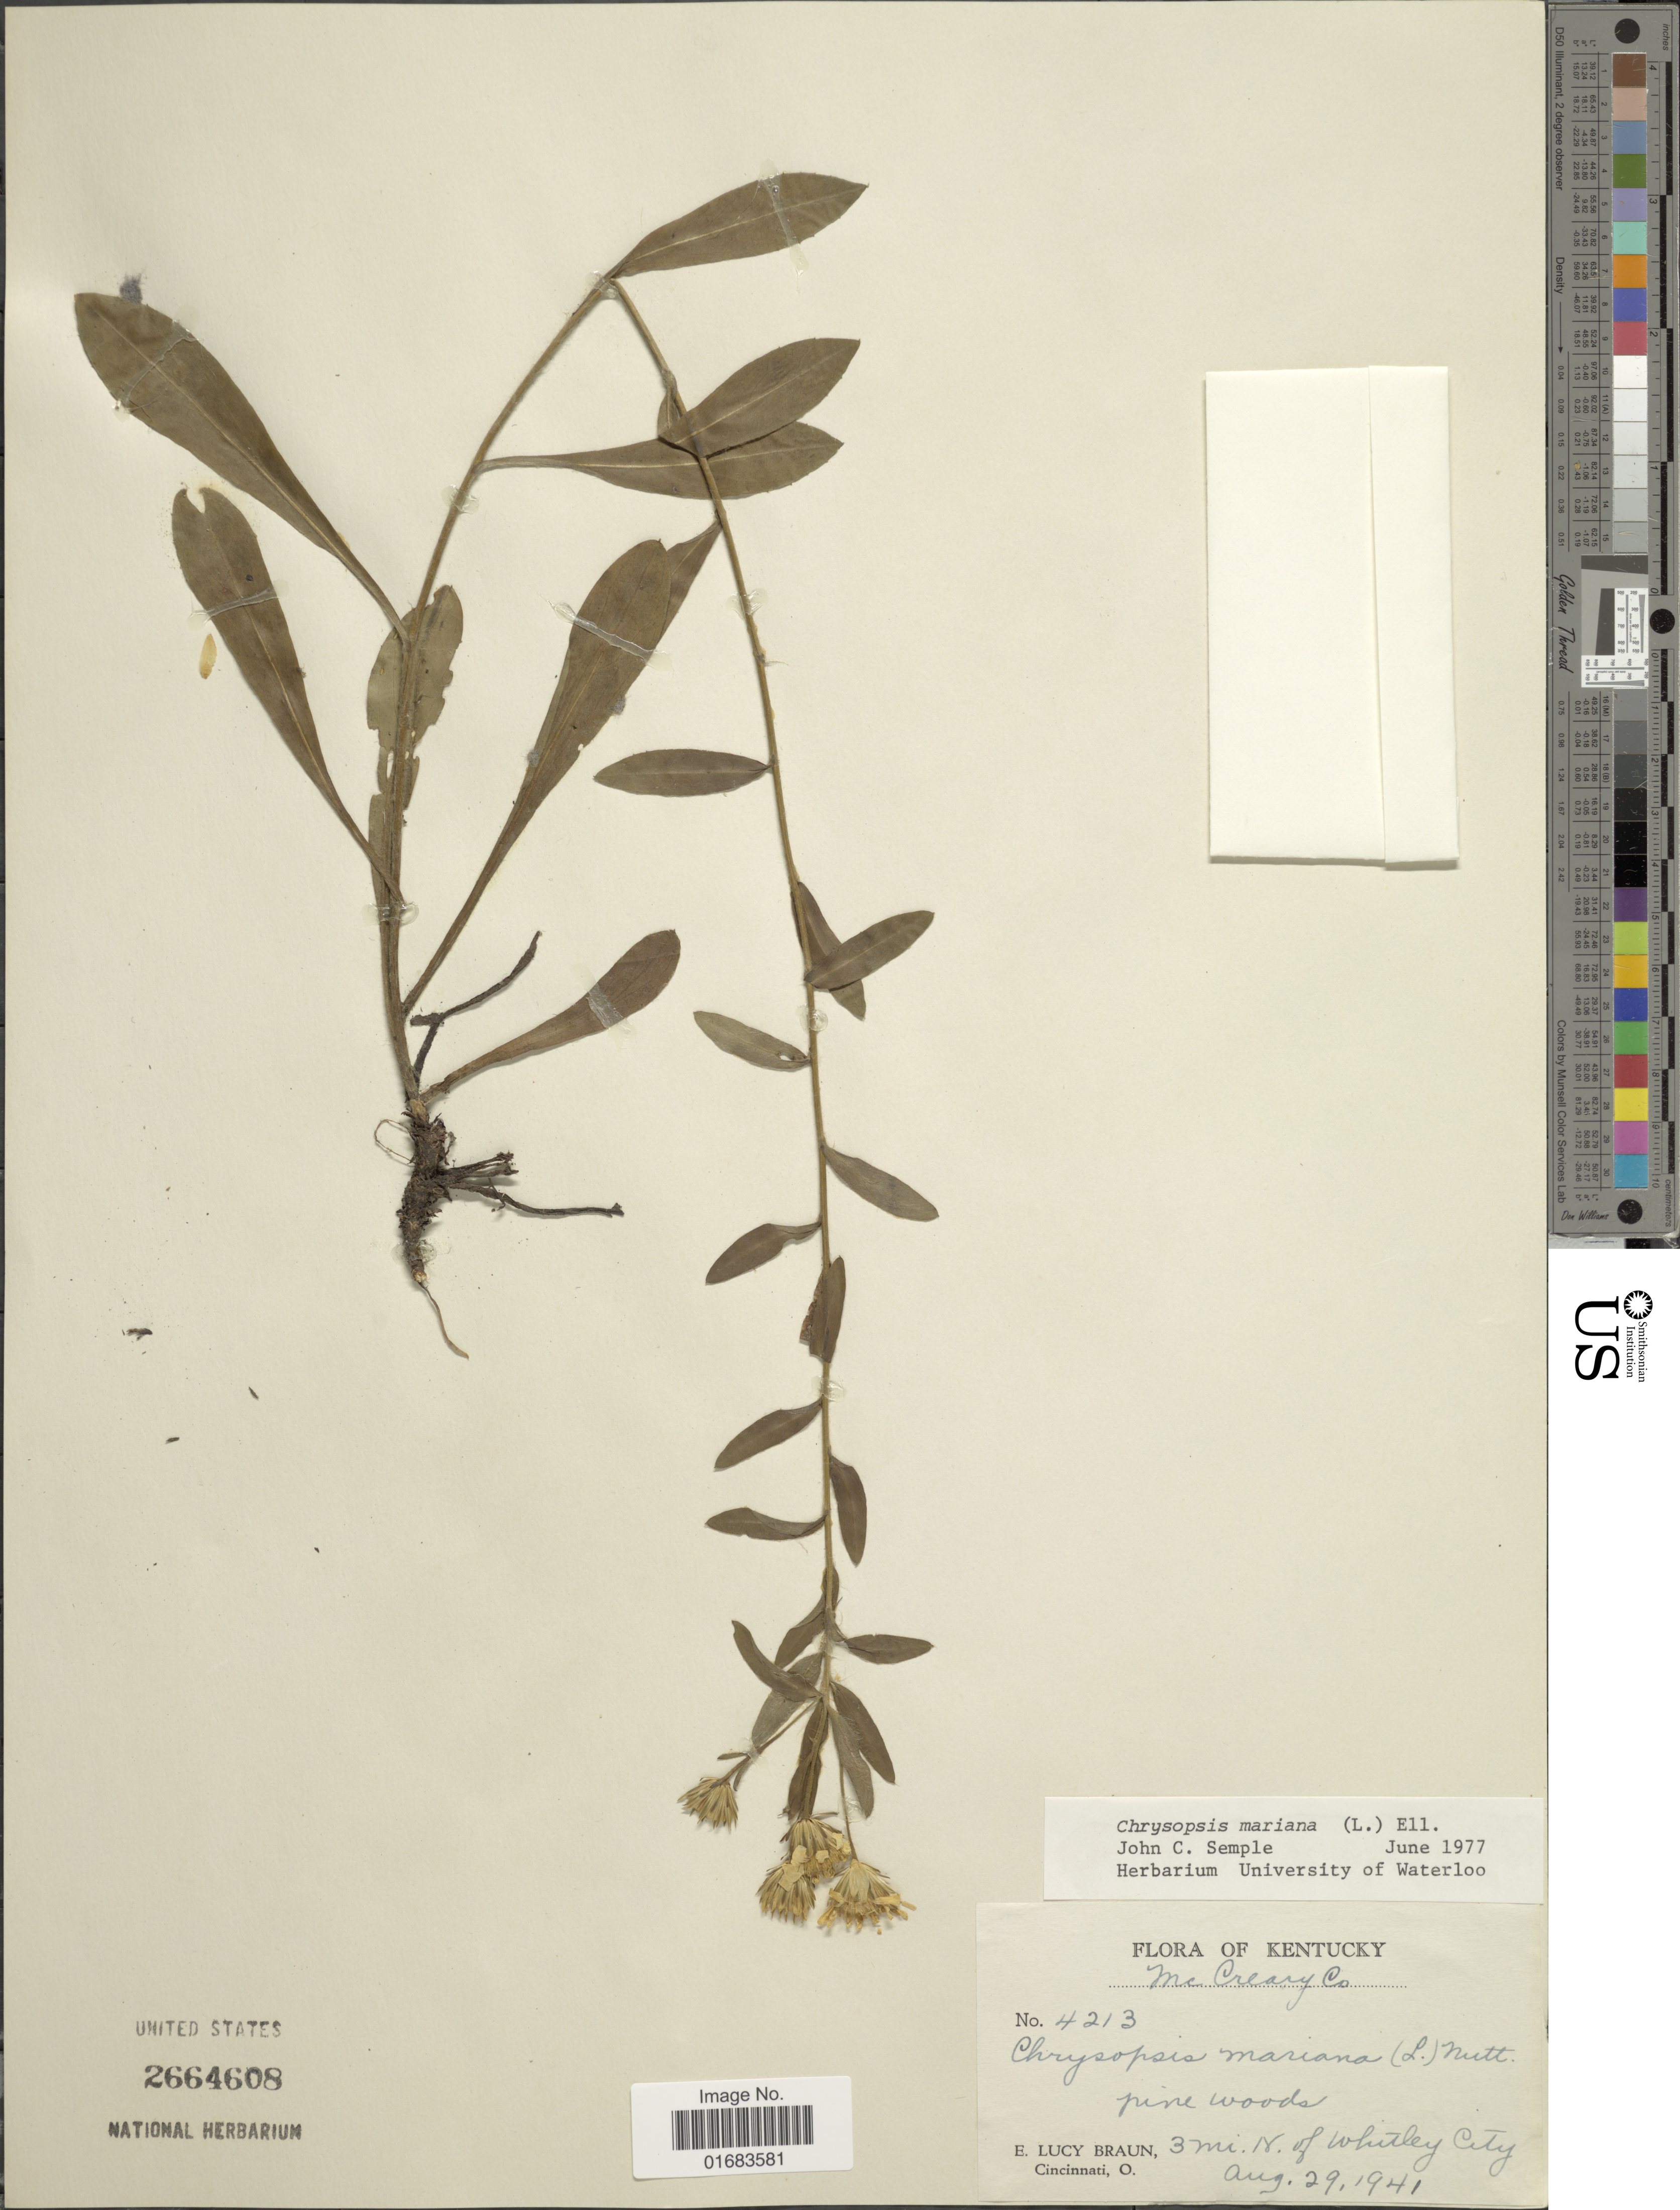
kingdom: Plantae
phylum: Tracheophyta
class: Magnoliopsida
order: Asterales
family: Asteraceae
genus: Chrysopsis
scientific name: Chrysopsis mariana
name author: (L.) Elliott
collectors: E. L. Braun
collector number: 4213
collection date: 1941-08-29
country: United States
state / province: Kentucky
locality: Mc Creary Co. 3 mi N of Whitley City.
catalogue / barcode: US 2664608